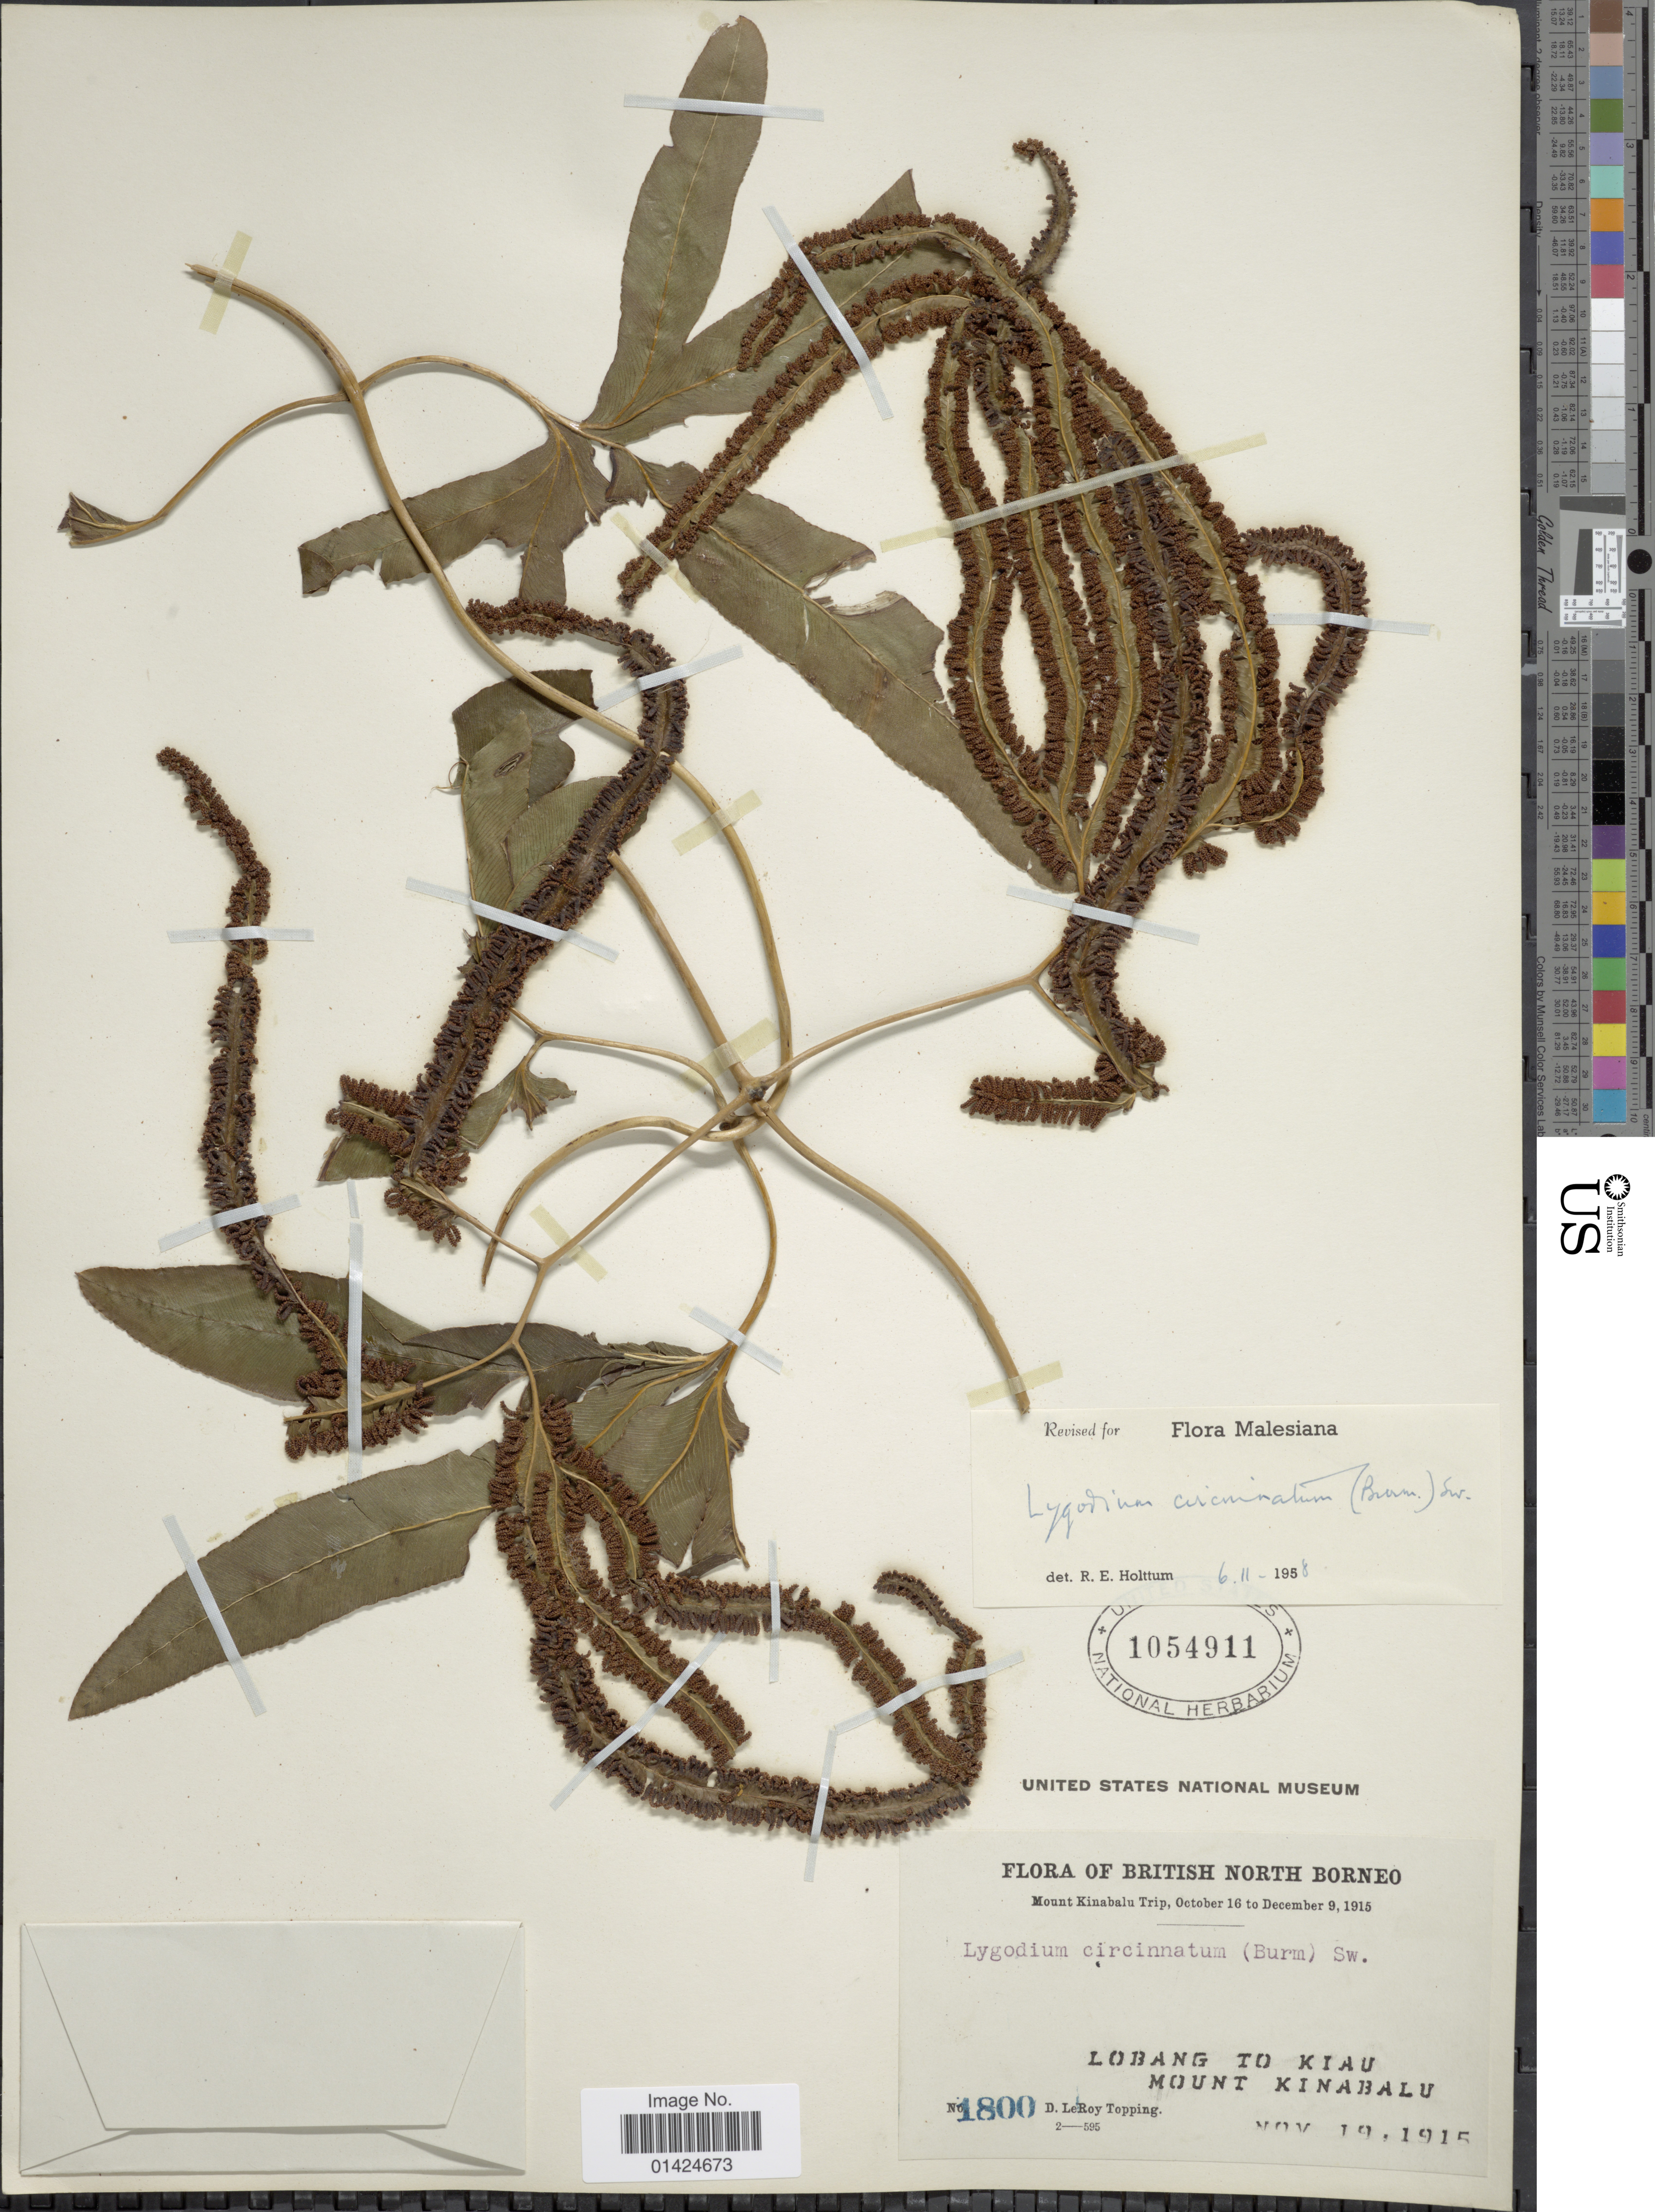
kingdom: Plantae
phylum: Tracheophyta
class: Polypodiopsida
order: Schizaeales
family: Lygodiaceae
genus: Lygodium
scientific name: Lygodium circinnatum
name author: (Burm. f.) Sw.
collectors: D. L. Topping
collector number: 1800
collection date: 1915-11-19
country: Malaysia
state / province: Sabah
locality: British North Borneo. Mount Kinabalu Trip. Lobang to Kiau.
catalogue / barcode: US 1054911